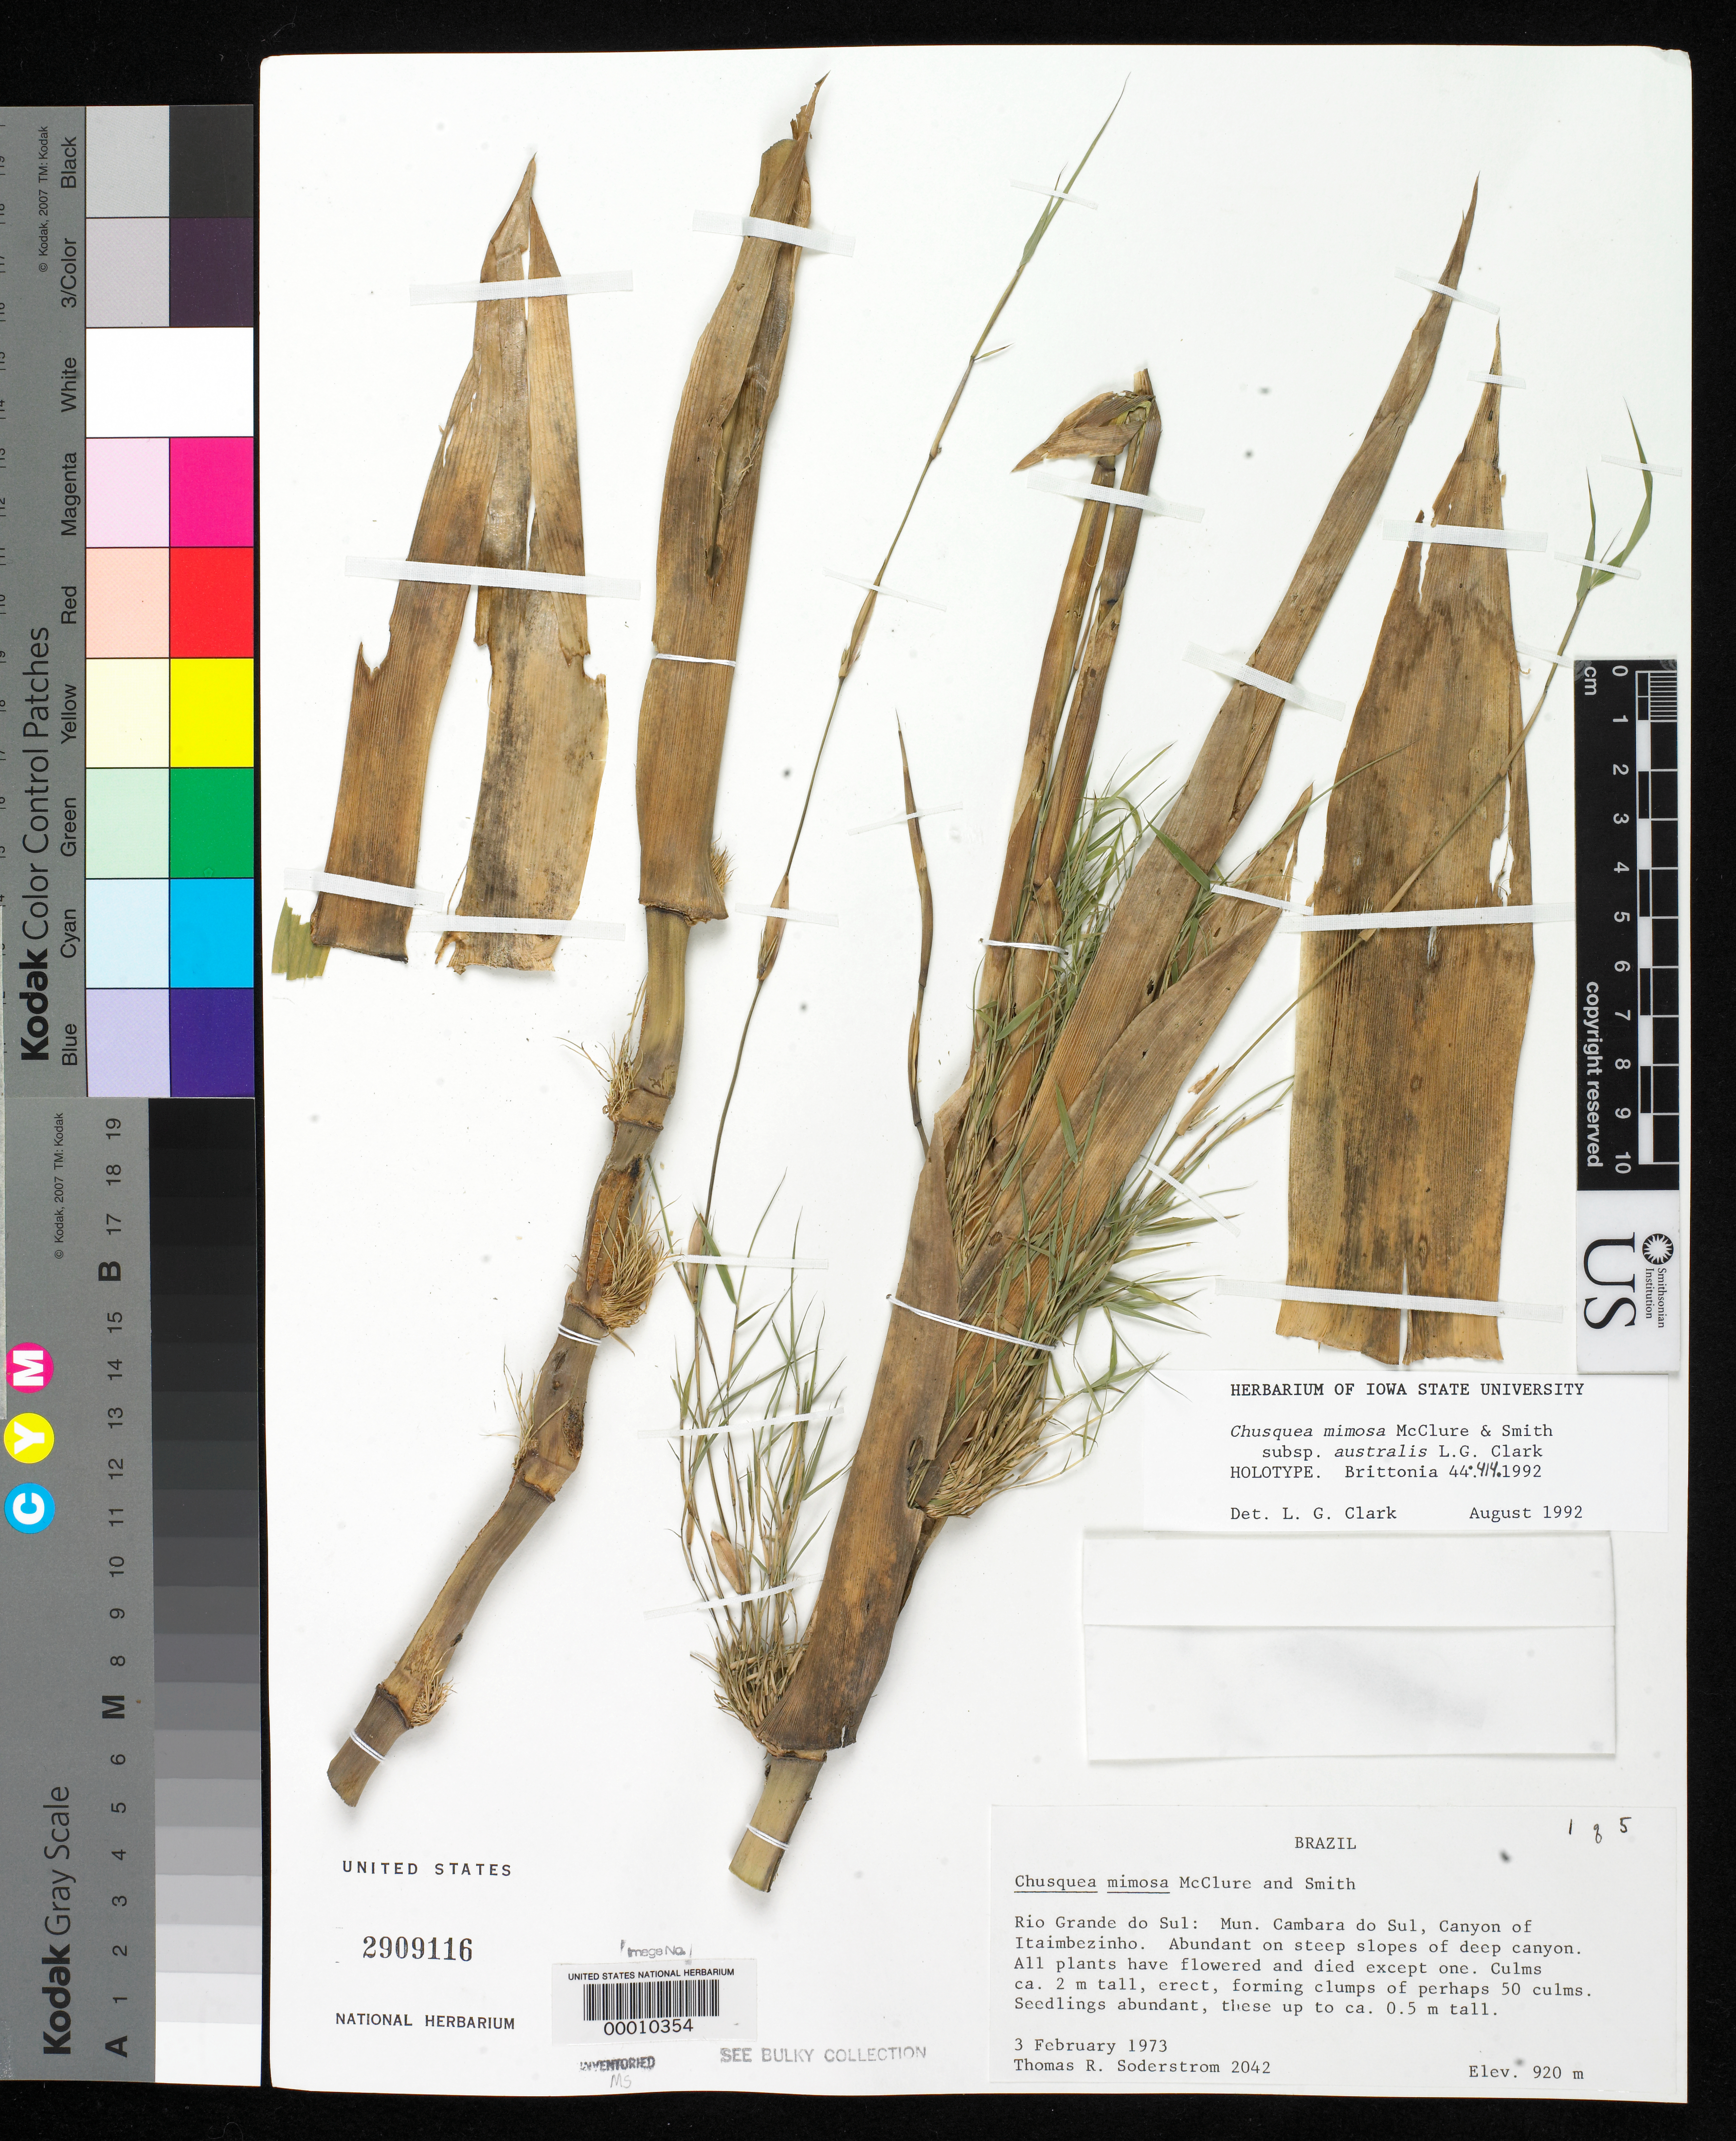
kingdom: Plantae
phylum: Tracheophyta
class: Liliopsida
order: Poales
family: Poaceae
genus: Chusquea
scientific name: Chusquea mimosa subsp. australis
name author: L.G. Clark & Londoño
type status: Holotype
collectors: T. R. Soderstrom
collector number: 2042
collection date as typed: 03 Feb 1973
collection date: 1973-02-03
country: Brazil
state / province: Rio Grande do Sul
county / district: Cambara do Sul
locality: Canyon of Itaimbezinho.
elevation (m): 920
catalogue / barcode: US 2909116